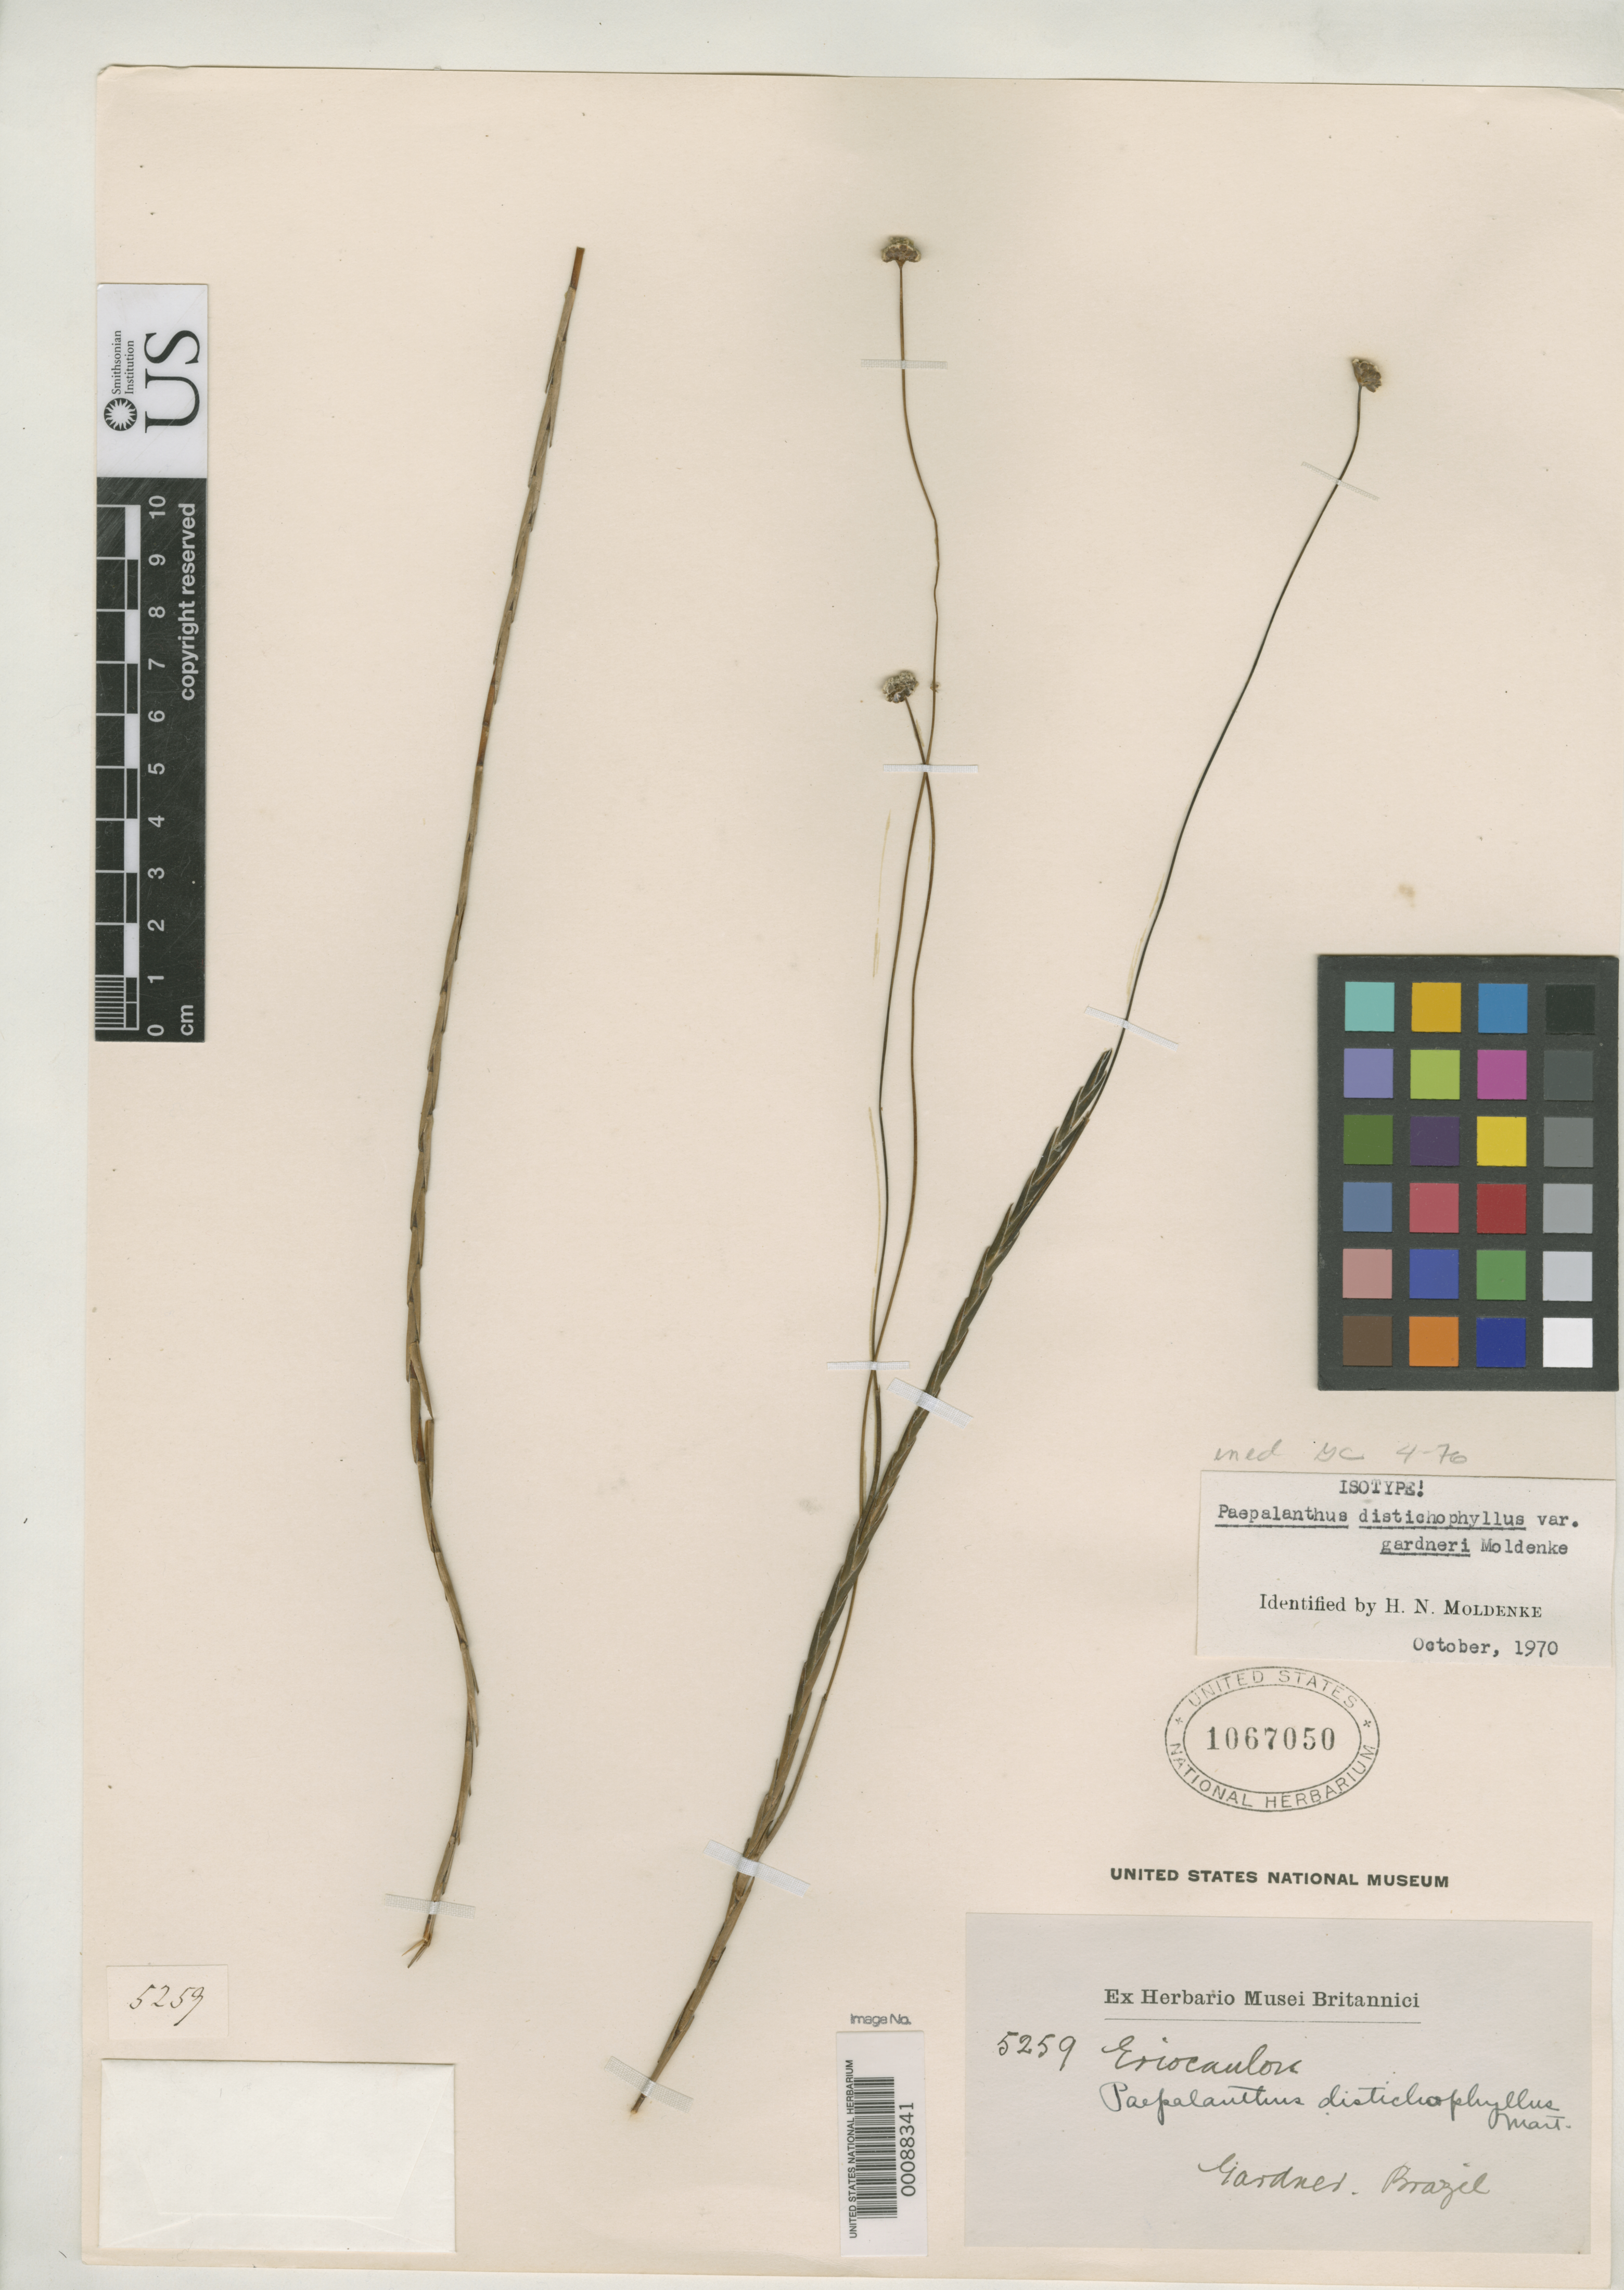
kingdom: Plantae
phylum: Tracheophyta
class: Liliopsida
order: Poales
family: Eriocaulaceae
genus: Paepalanthus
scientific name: Paepalanthus distichophyllus var. gardneri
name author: Moldenke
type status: Isotype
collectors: G. Gardner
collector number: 5259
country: Brazil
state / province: Minas Gerais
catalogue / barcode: US 1067050